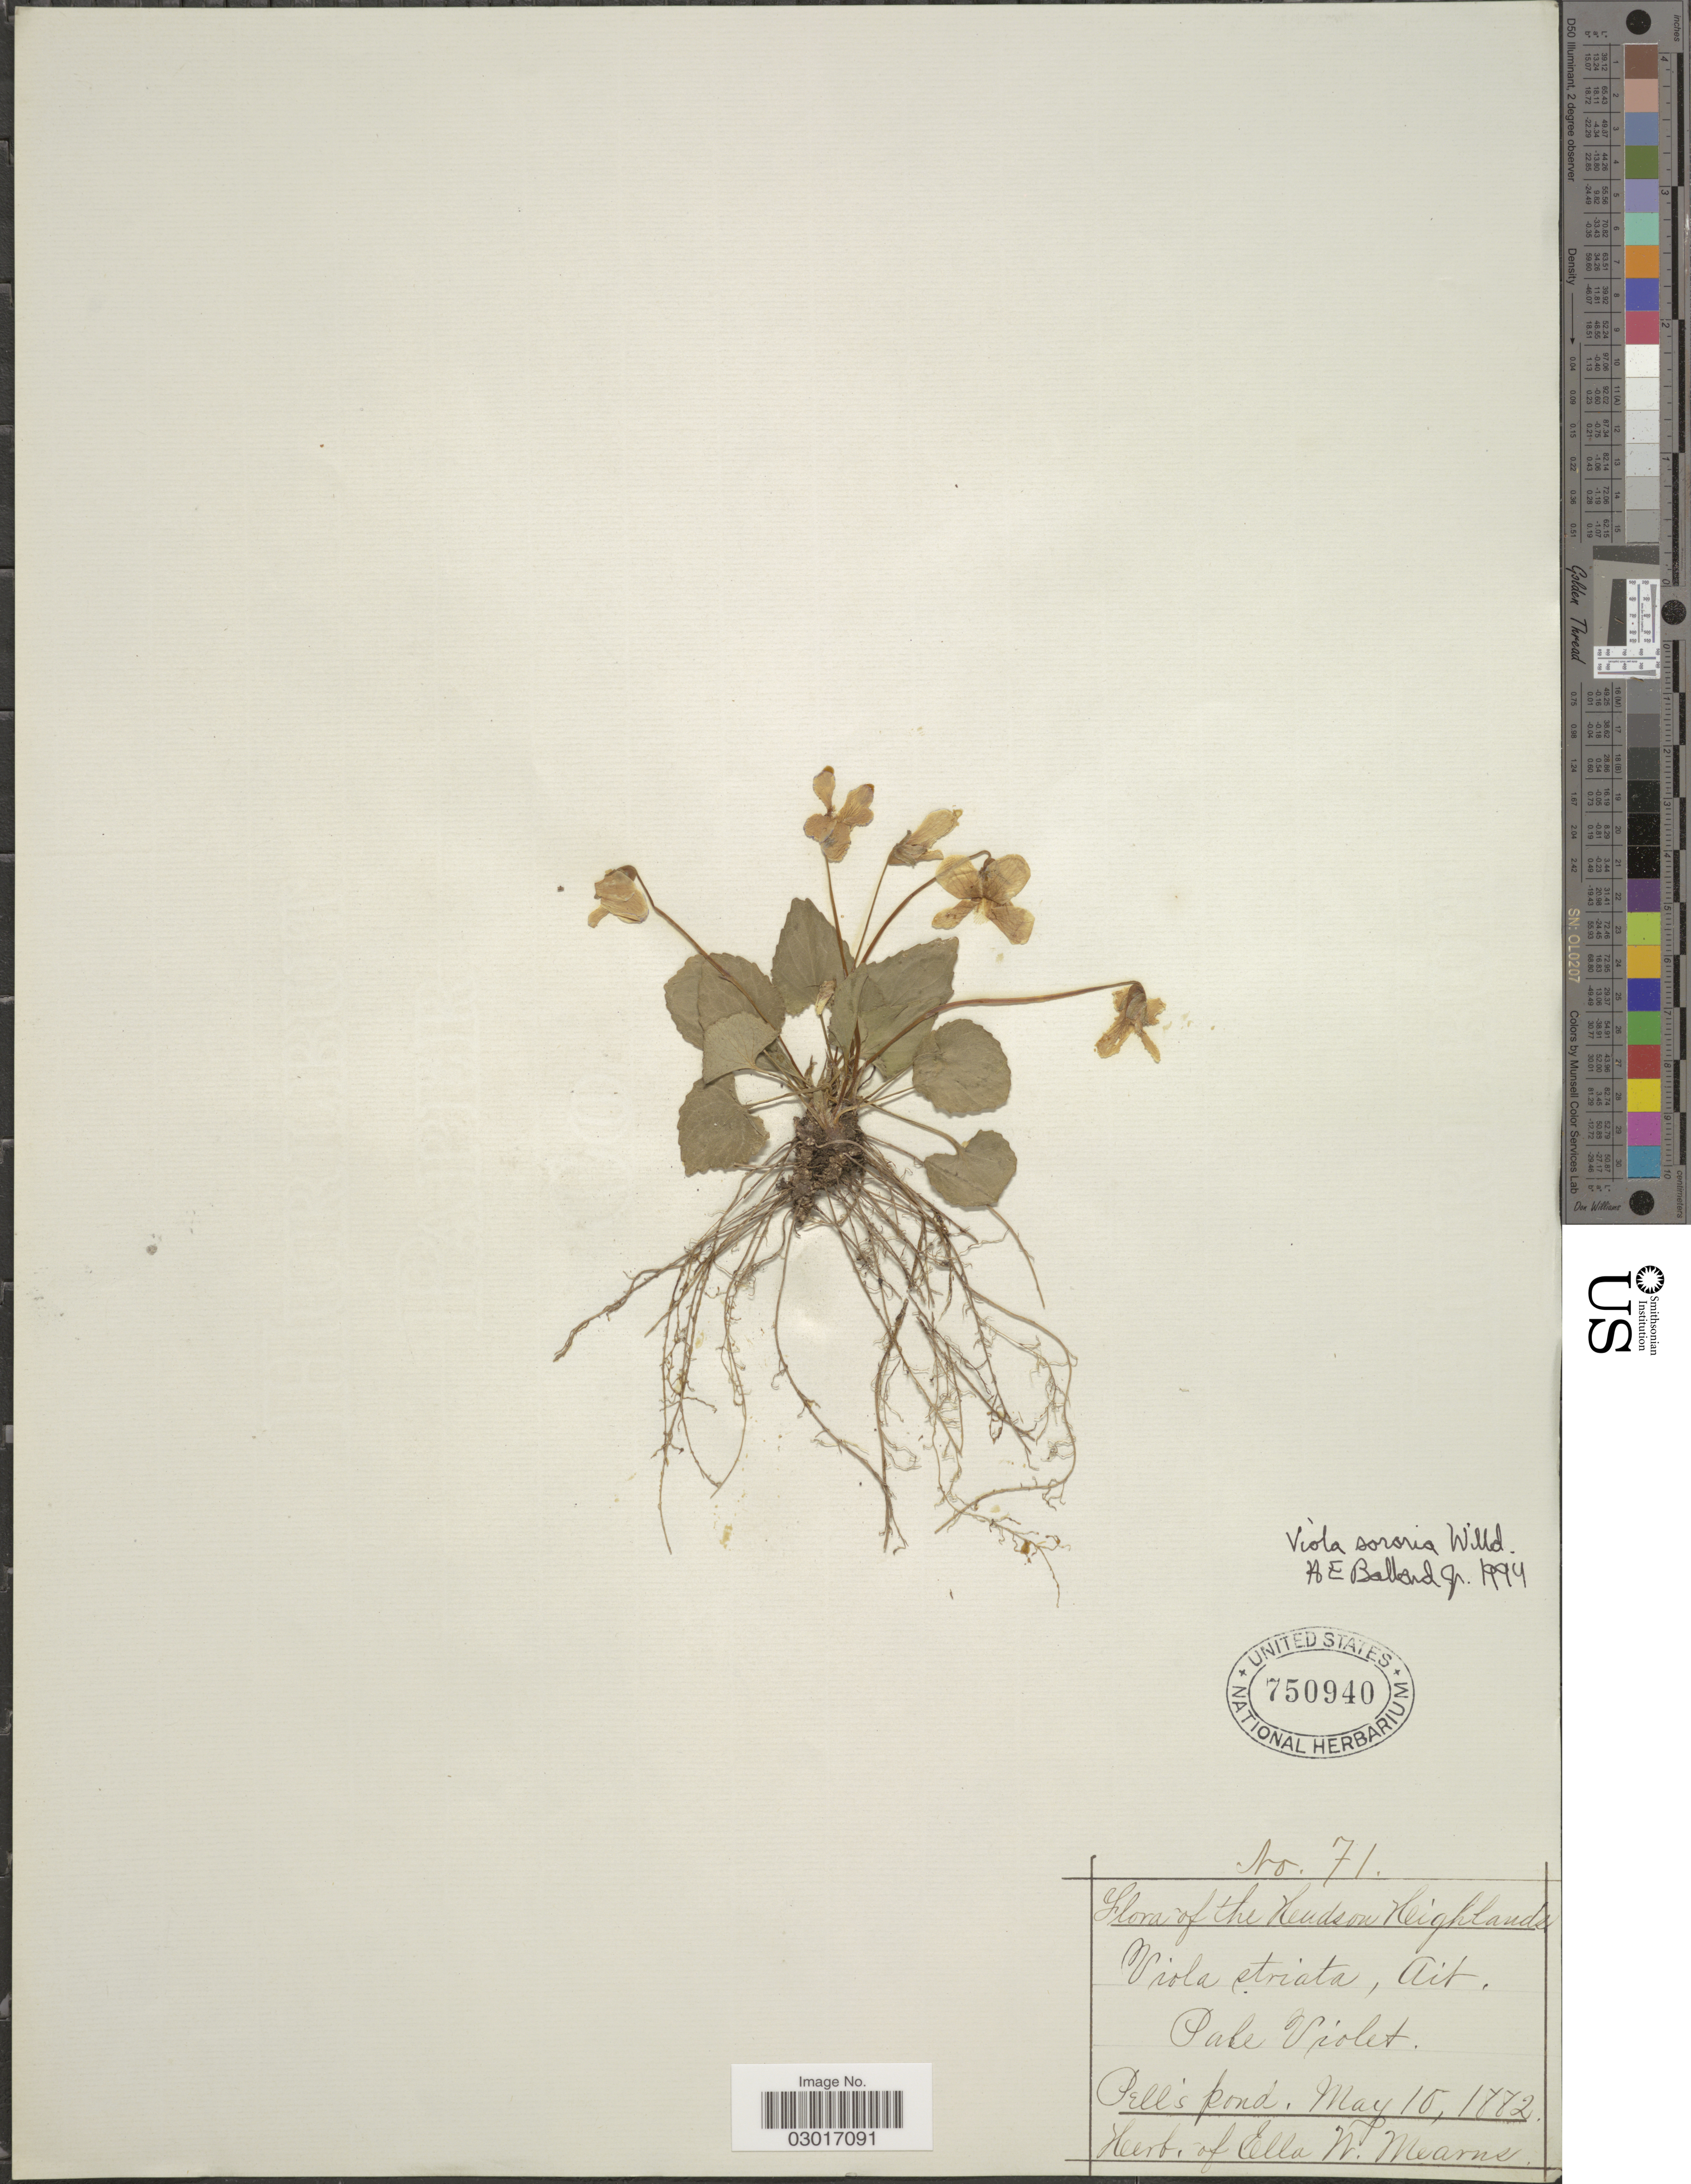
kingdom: Plantae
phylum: Tracheophyta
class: Magnoliopsida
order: Malpighiales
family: Violaceae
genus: Viola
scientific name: Viola sororia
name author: Willd.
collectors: ex herb. Cella N. Mearns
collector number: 71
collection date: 1882-05-10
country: United States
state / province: New York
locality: Hudson Highlands. Pell's pond.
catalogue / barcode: US 750940